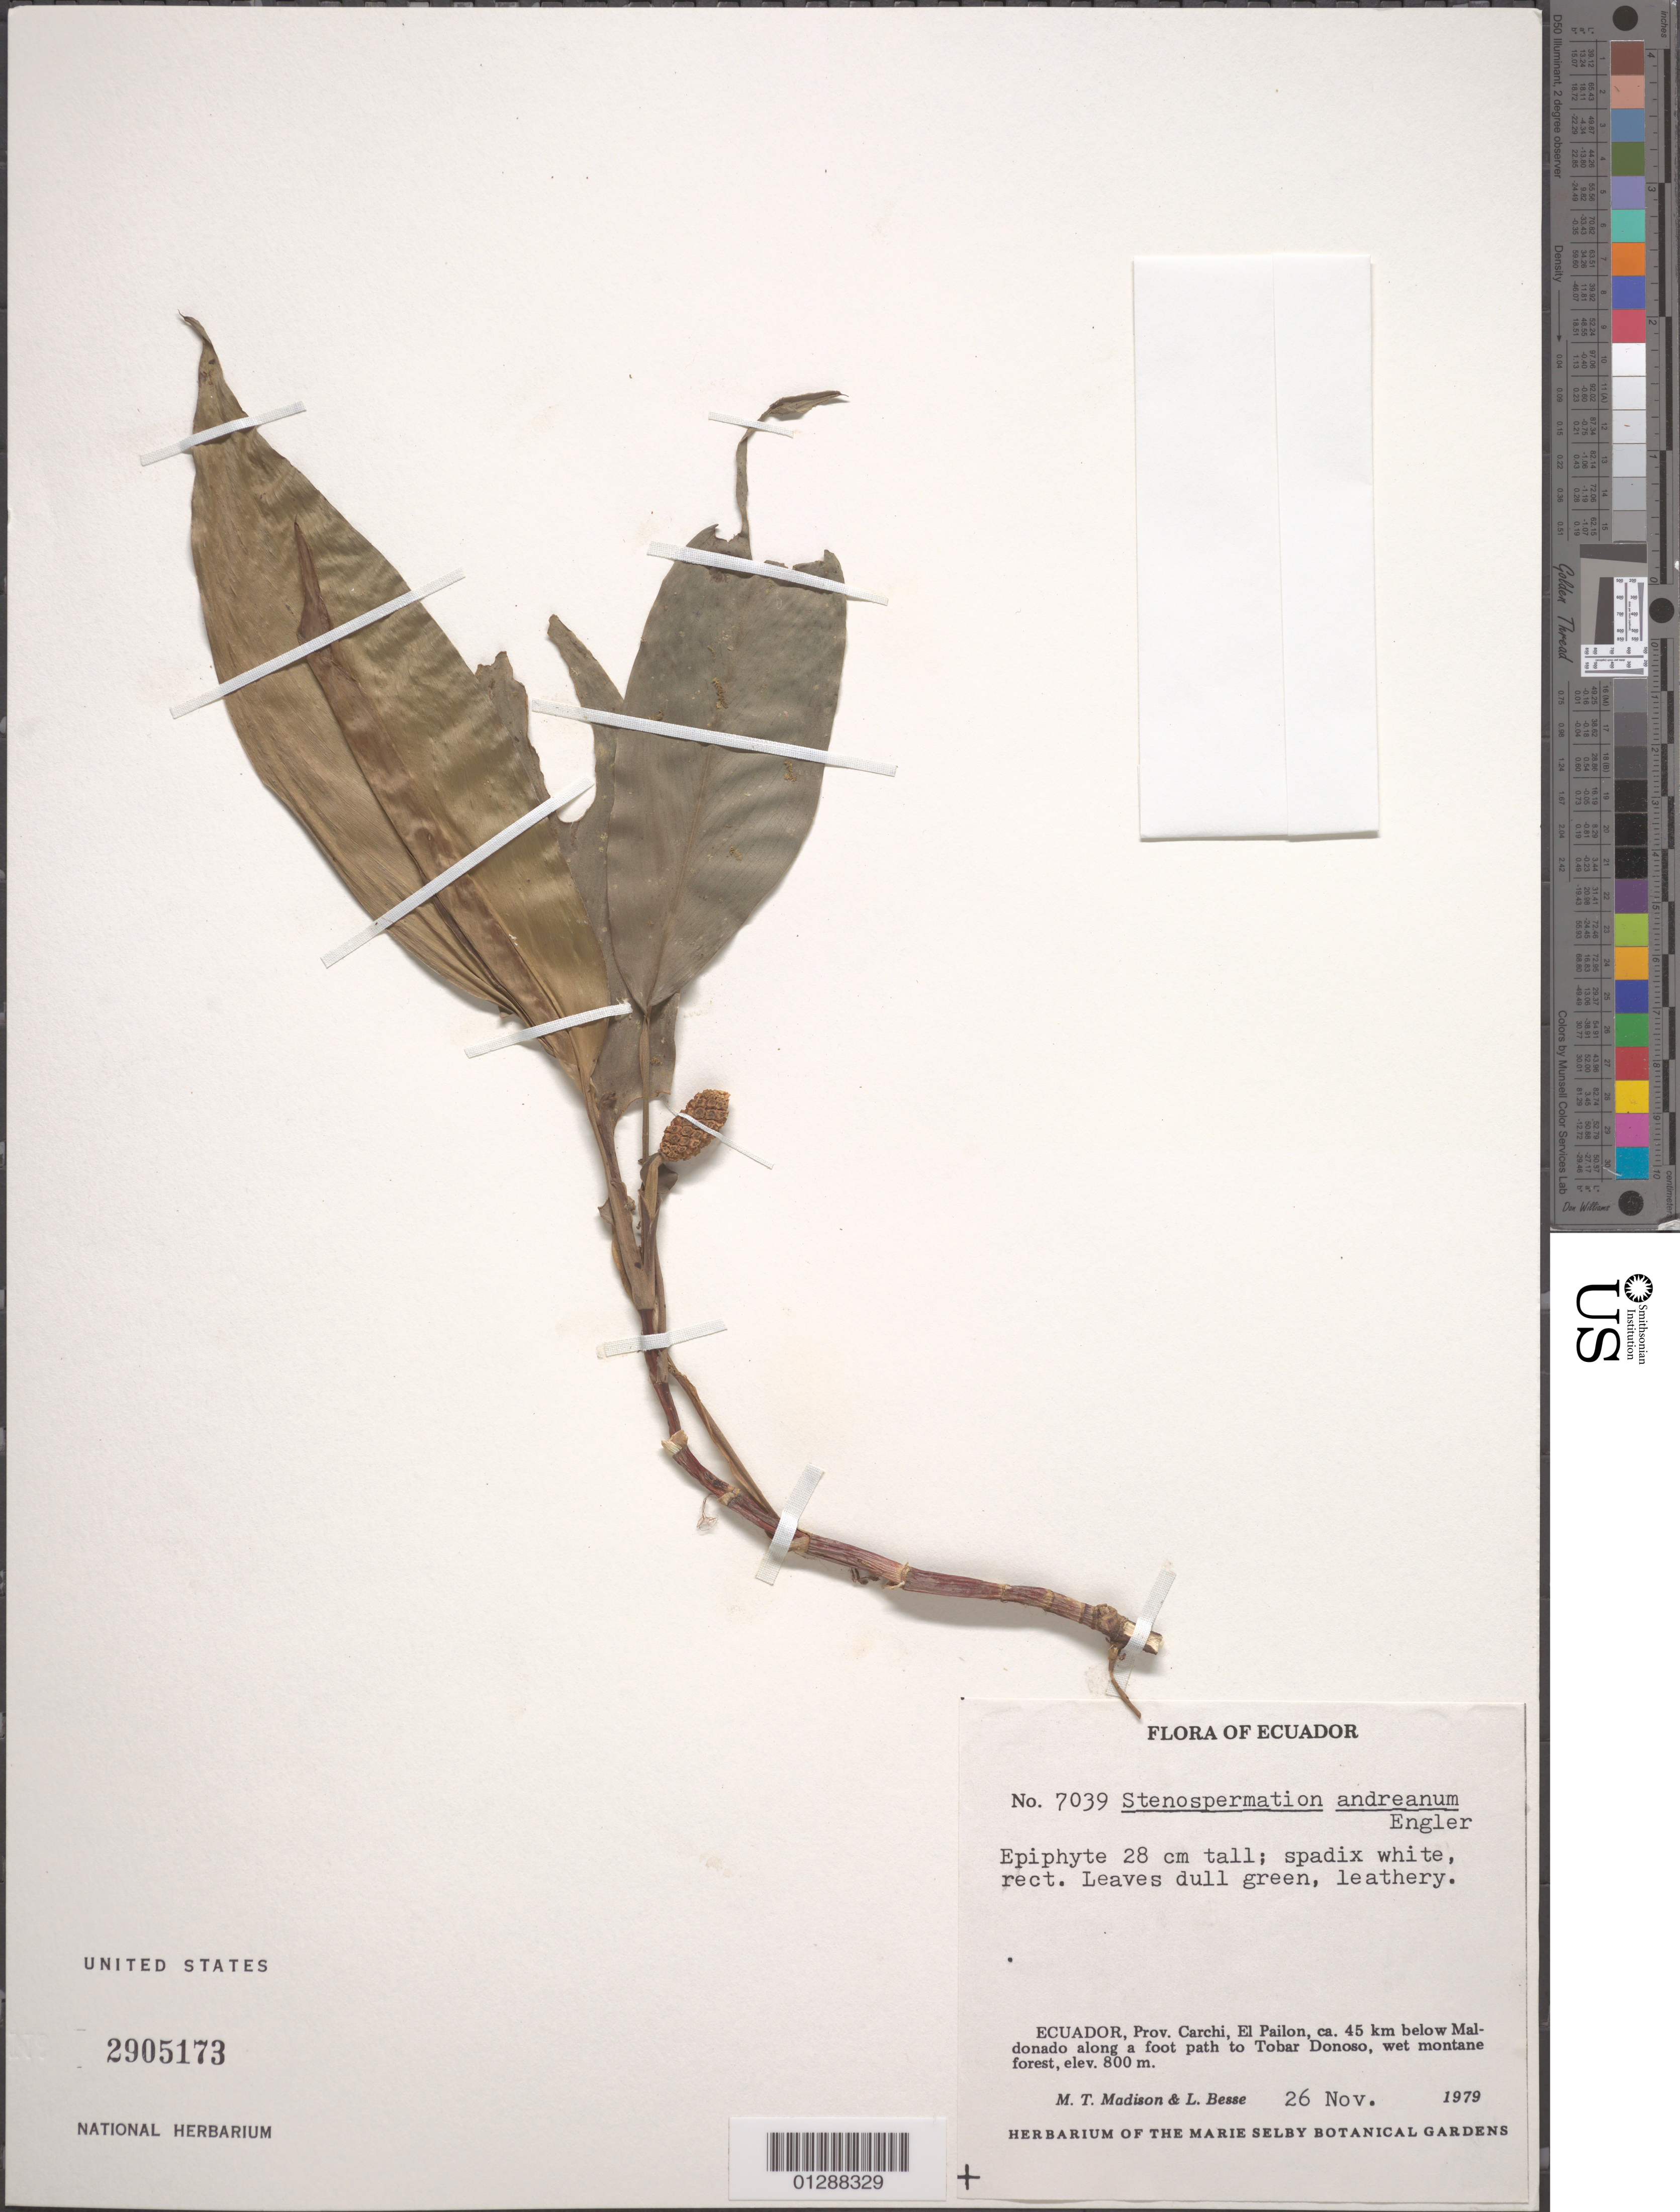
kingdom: Plantae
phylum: Tracheophyta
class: Liliopsida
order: Alismatales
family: Araceae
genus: Stenospermation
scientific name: Stenospermation andreanum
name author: Engl.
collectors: M. T. Madison & L. Besse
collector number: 7039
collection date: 1979-11-26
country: Ecuador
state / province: Carchi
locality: El Pailon, ca. 45 km below Maldonado along a foot path to Tobar Donoso.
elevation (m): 800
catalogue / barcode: US 2905173